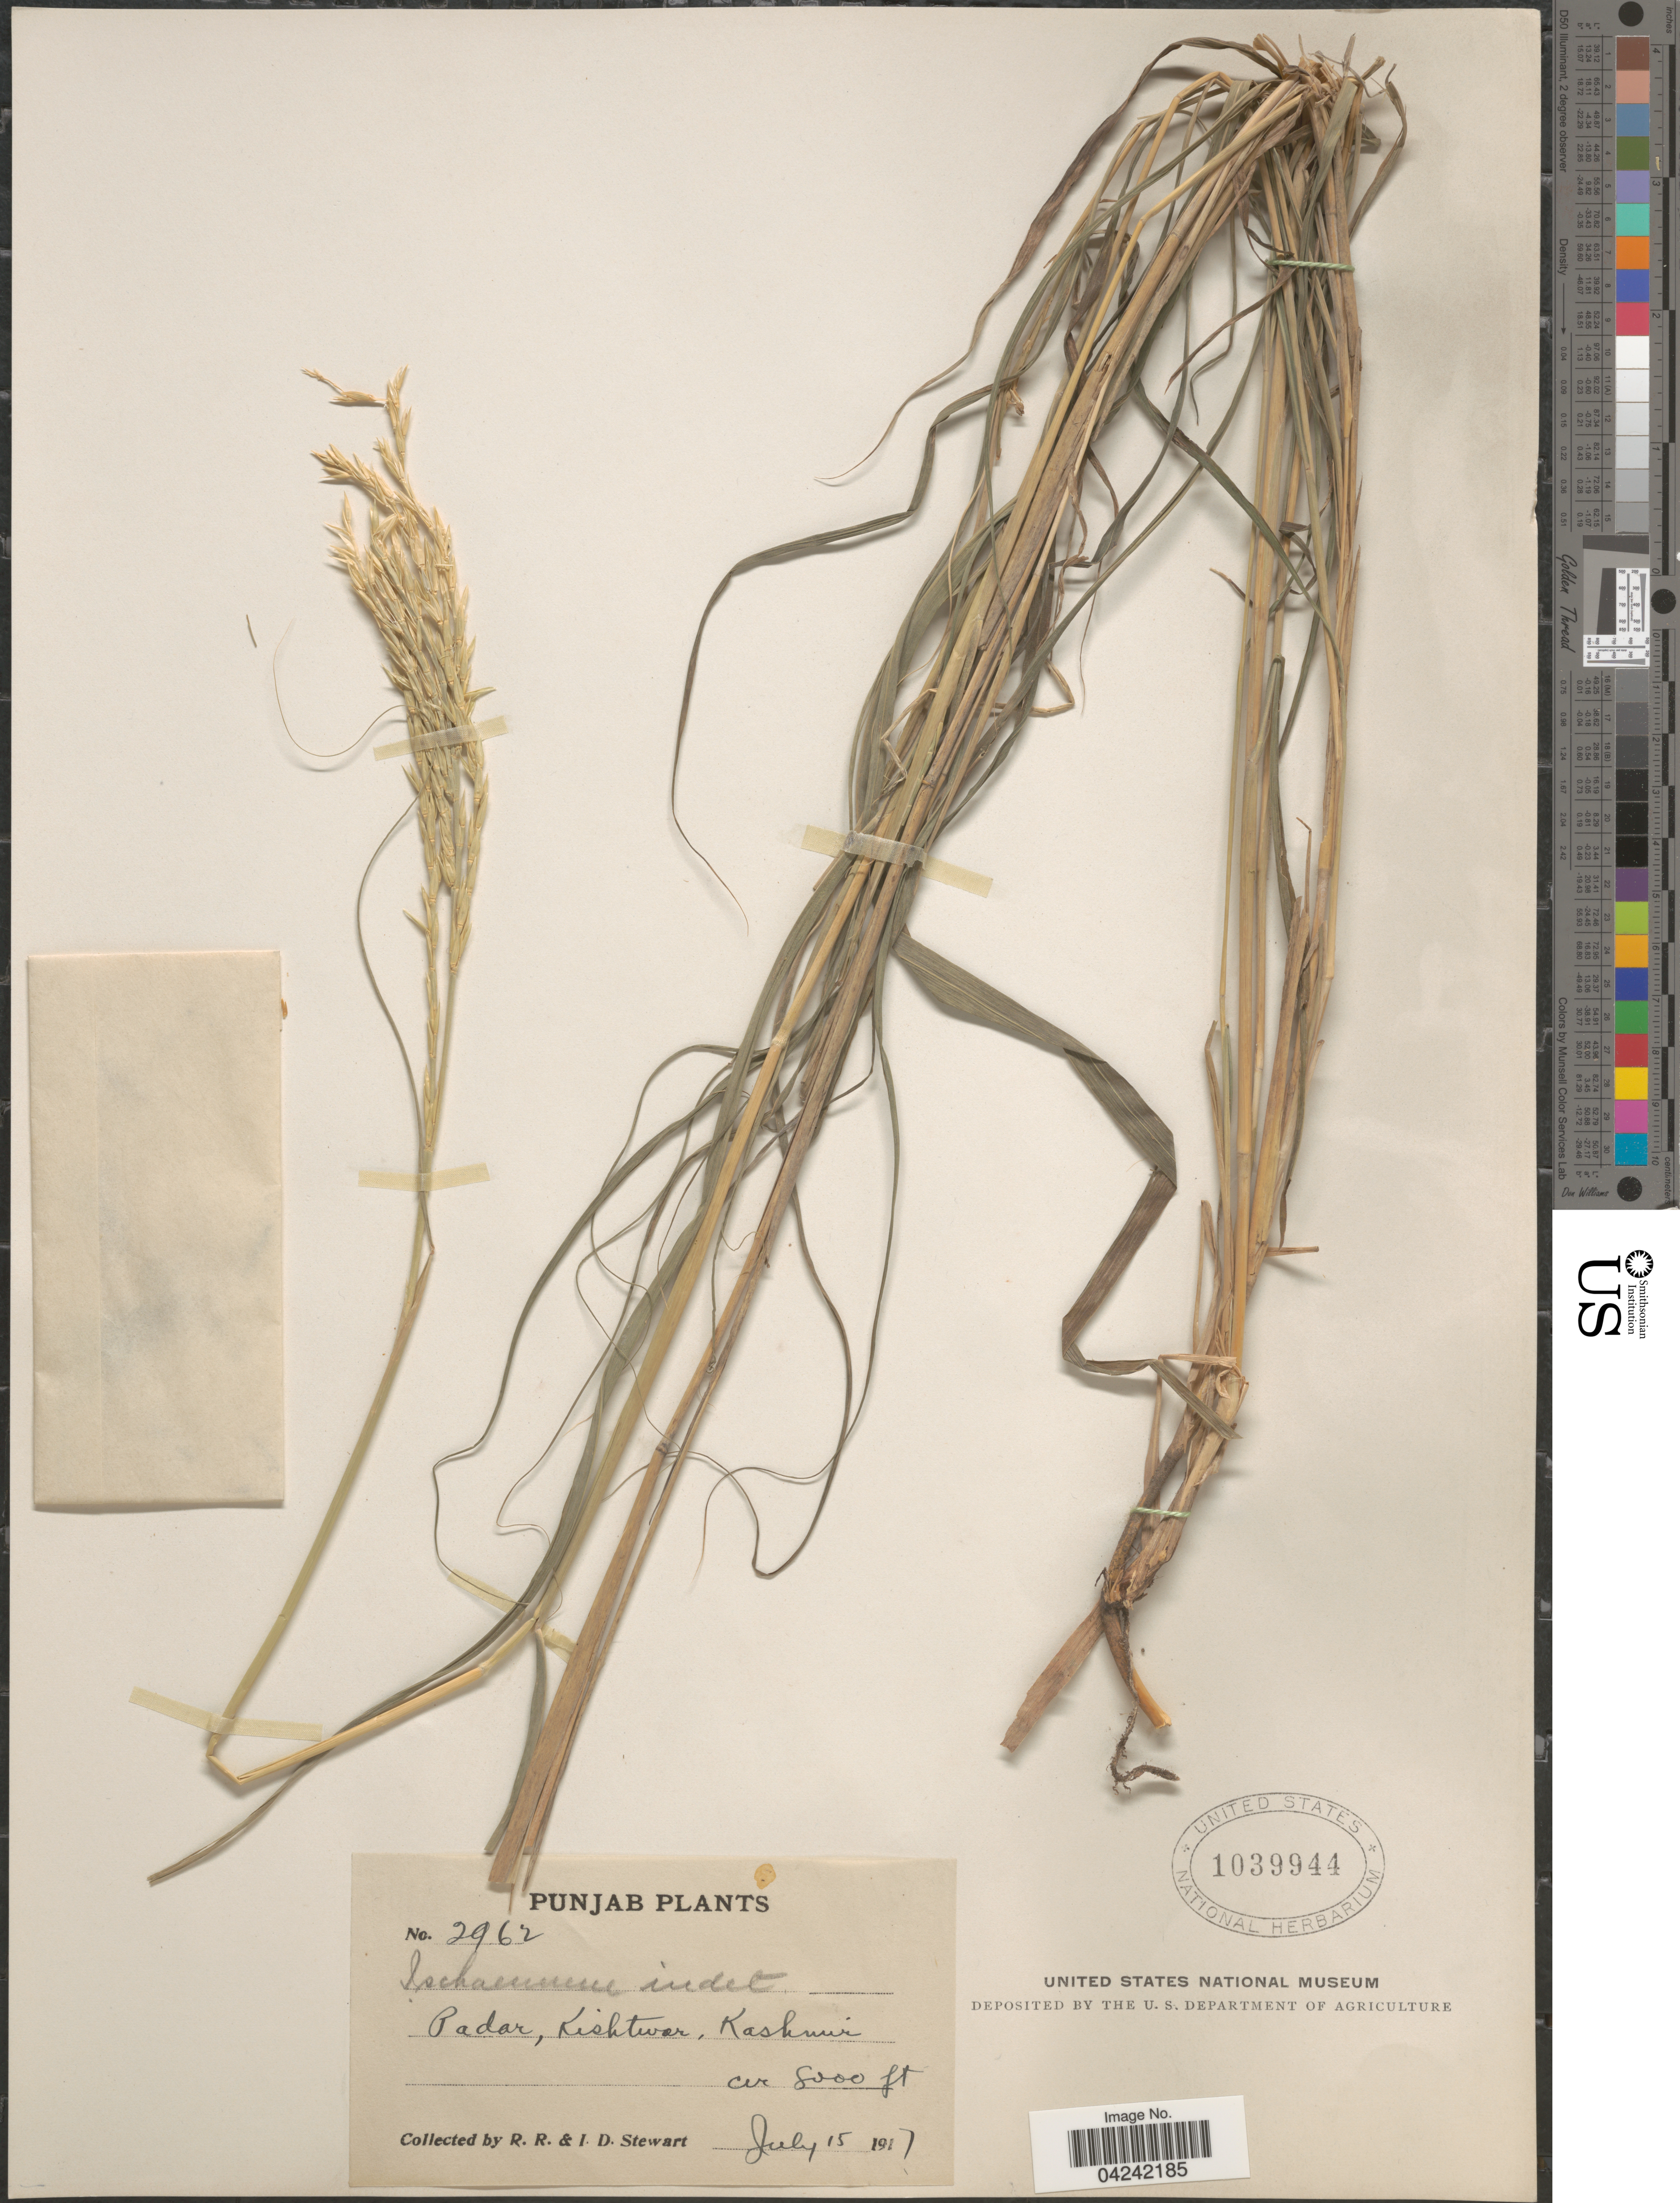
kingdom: Plantae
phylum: Tracheophyta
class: Liliopsida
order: Poales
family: Poaceae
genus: Phacelurus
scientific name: Phacelurus speciosus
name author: (Steud.) C. E. Hubb.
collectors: R. Stewart & I. Stewart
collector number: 2962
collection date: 1917-07-15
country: India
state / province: Punjab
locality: Padar, Kishtwar, Kashmir.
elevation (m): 2438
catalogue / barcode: US 1039944